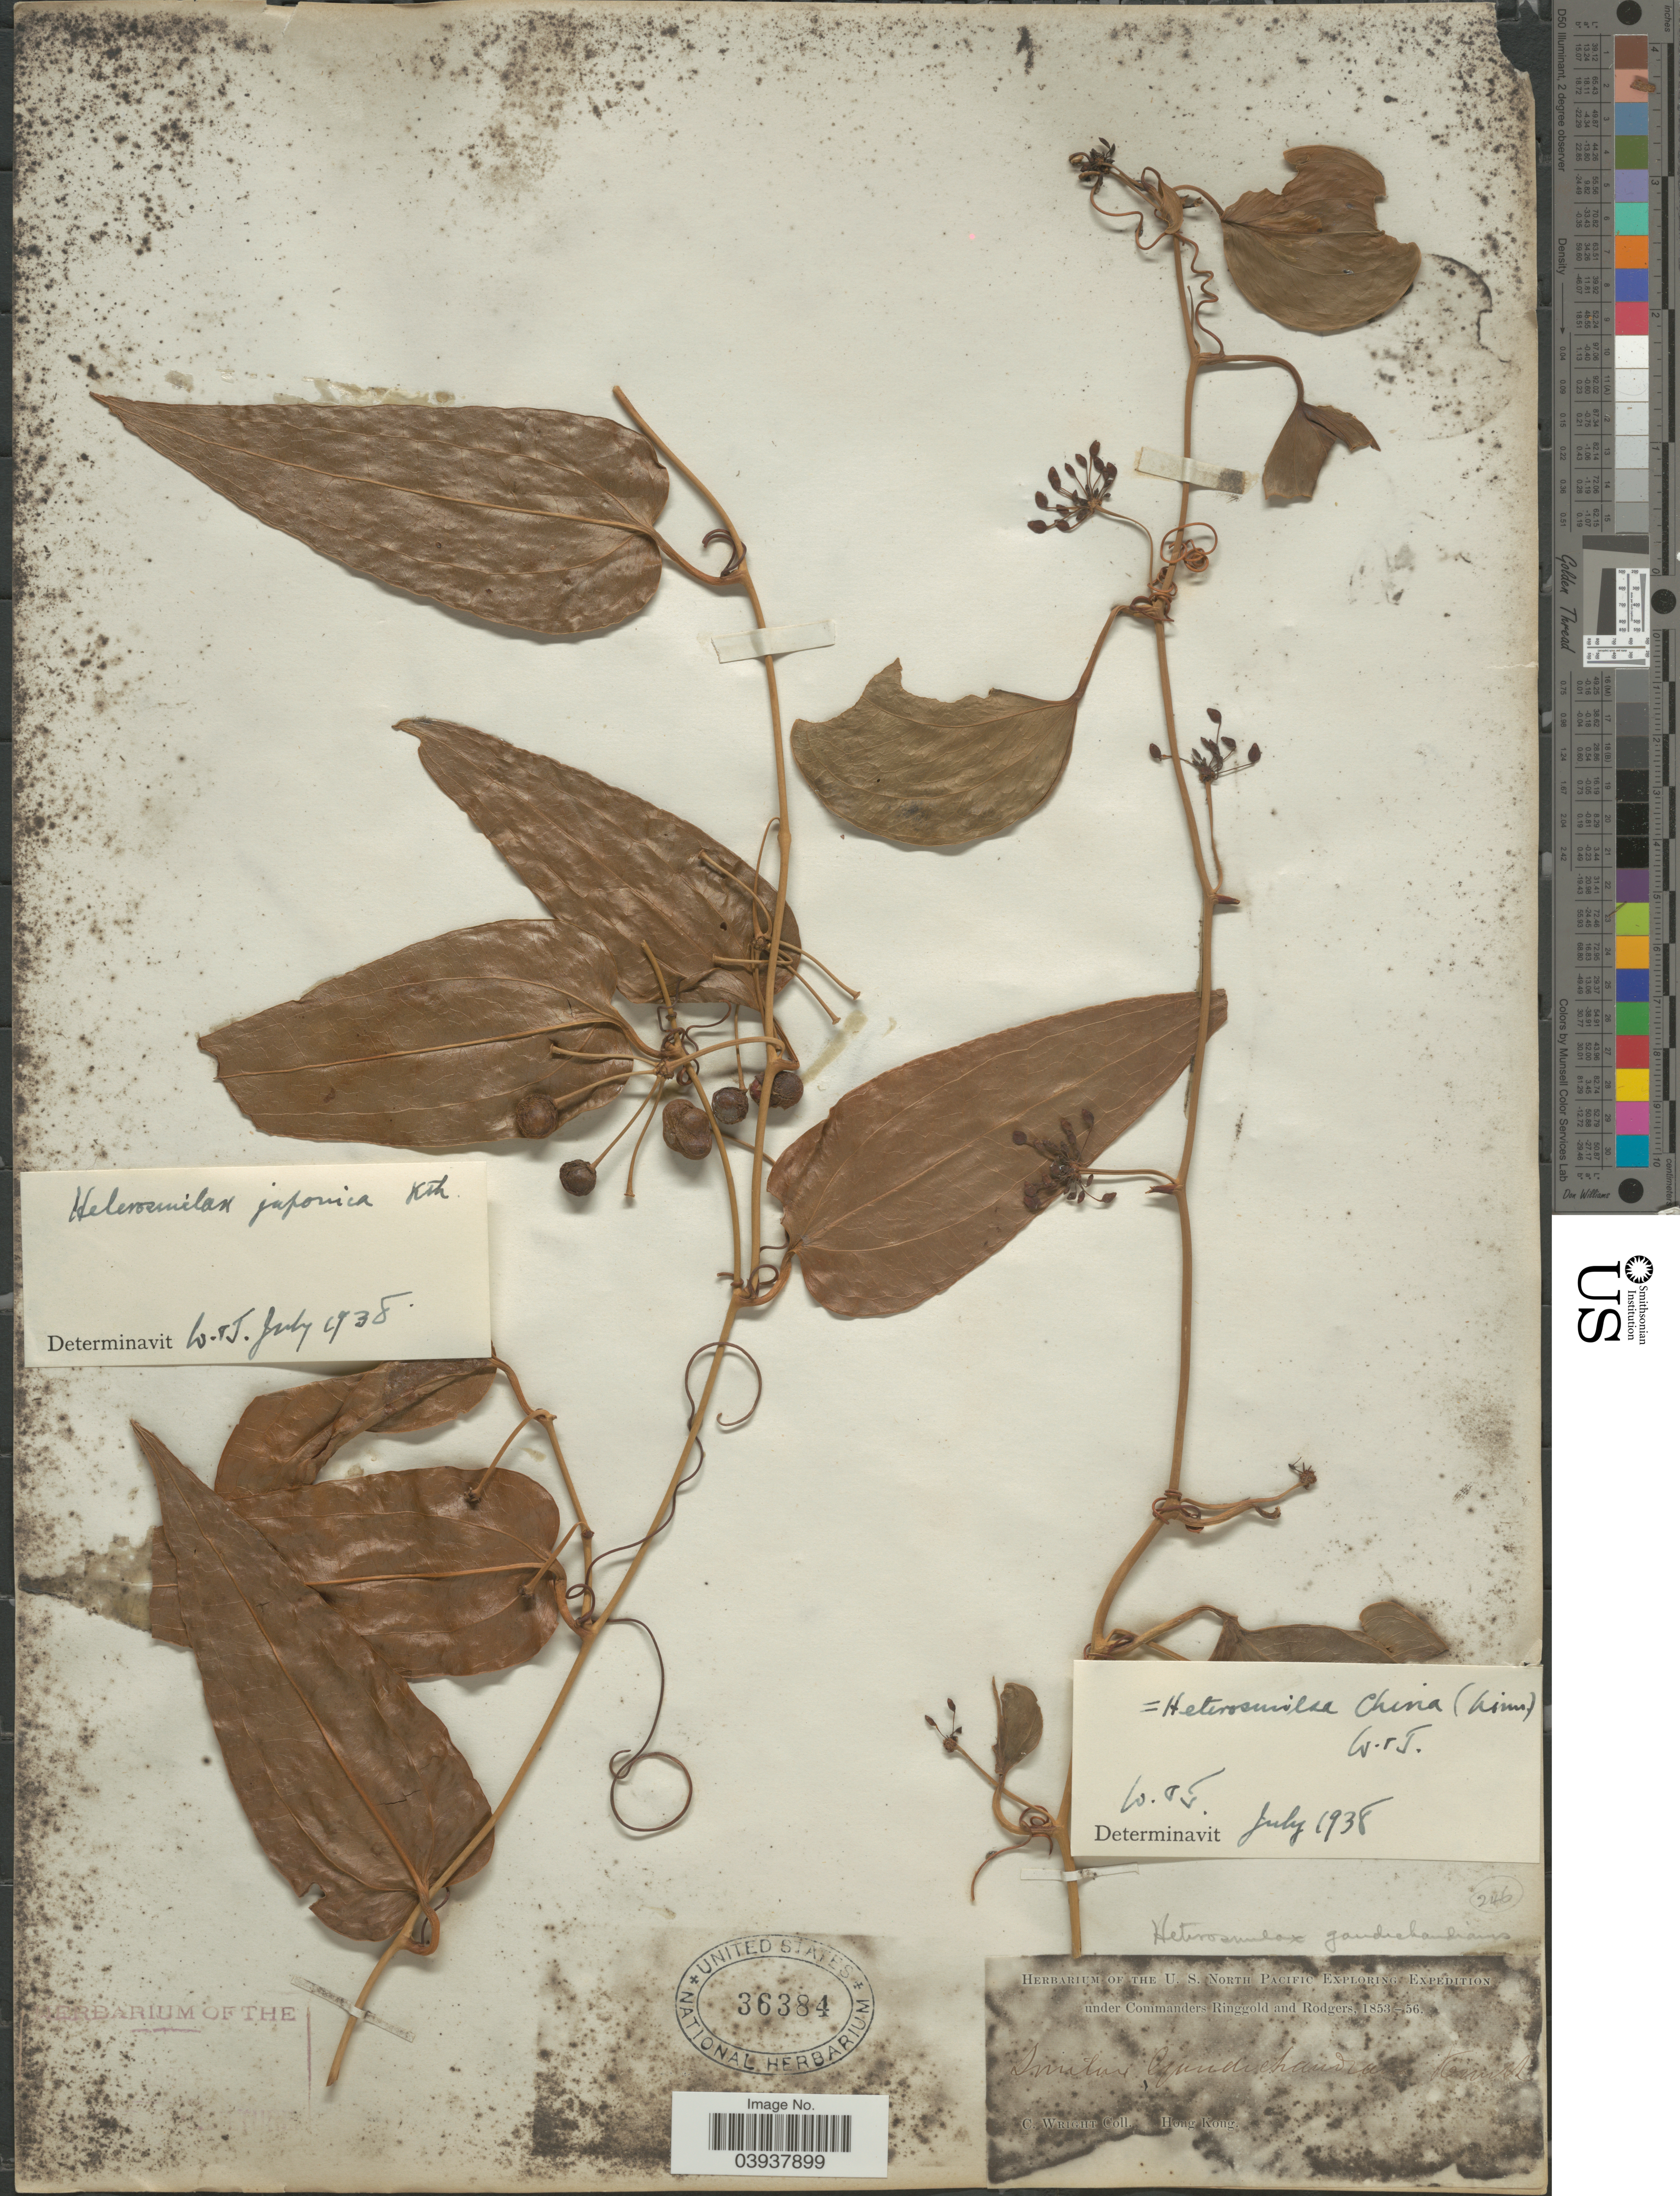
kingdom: Plantae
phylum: Tracheophyta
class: Liliopsida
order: Liliales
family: Smilacaceae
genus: Heterosmilax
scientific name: Heterosmilax japonica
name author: Kunth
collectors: C. Wright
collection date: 1853/1856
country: China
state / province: Hong Kong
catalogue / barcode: US 36384